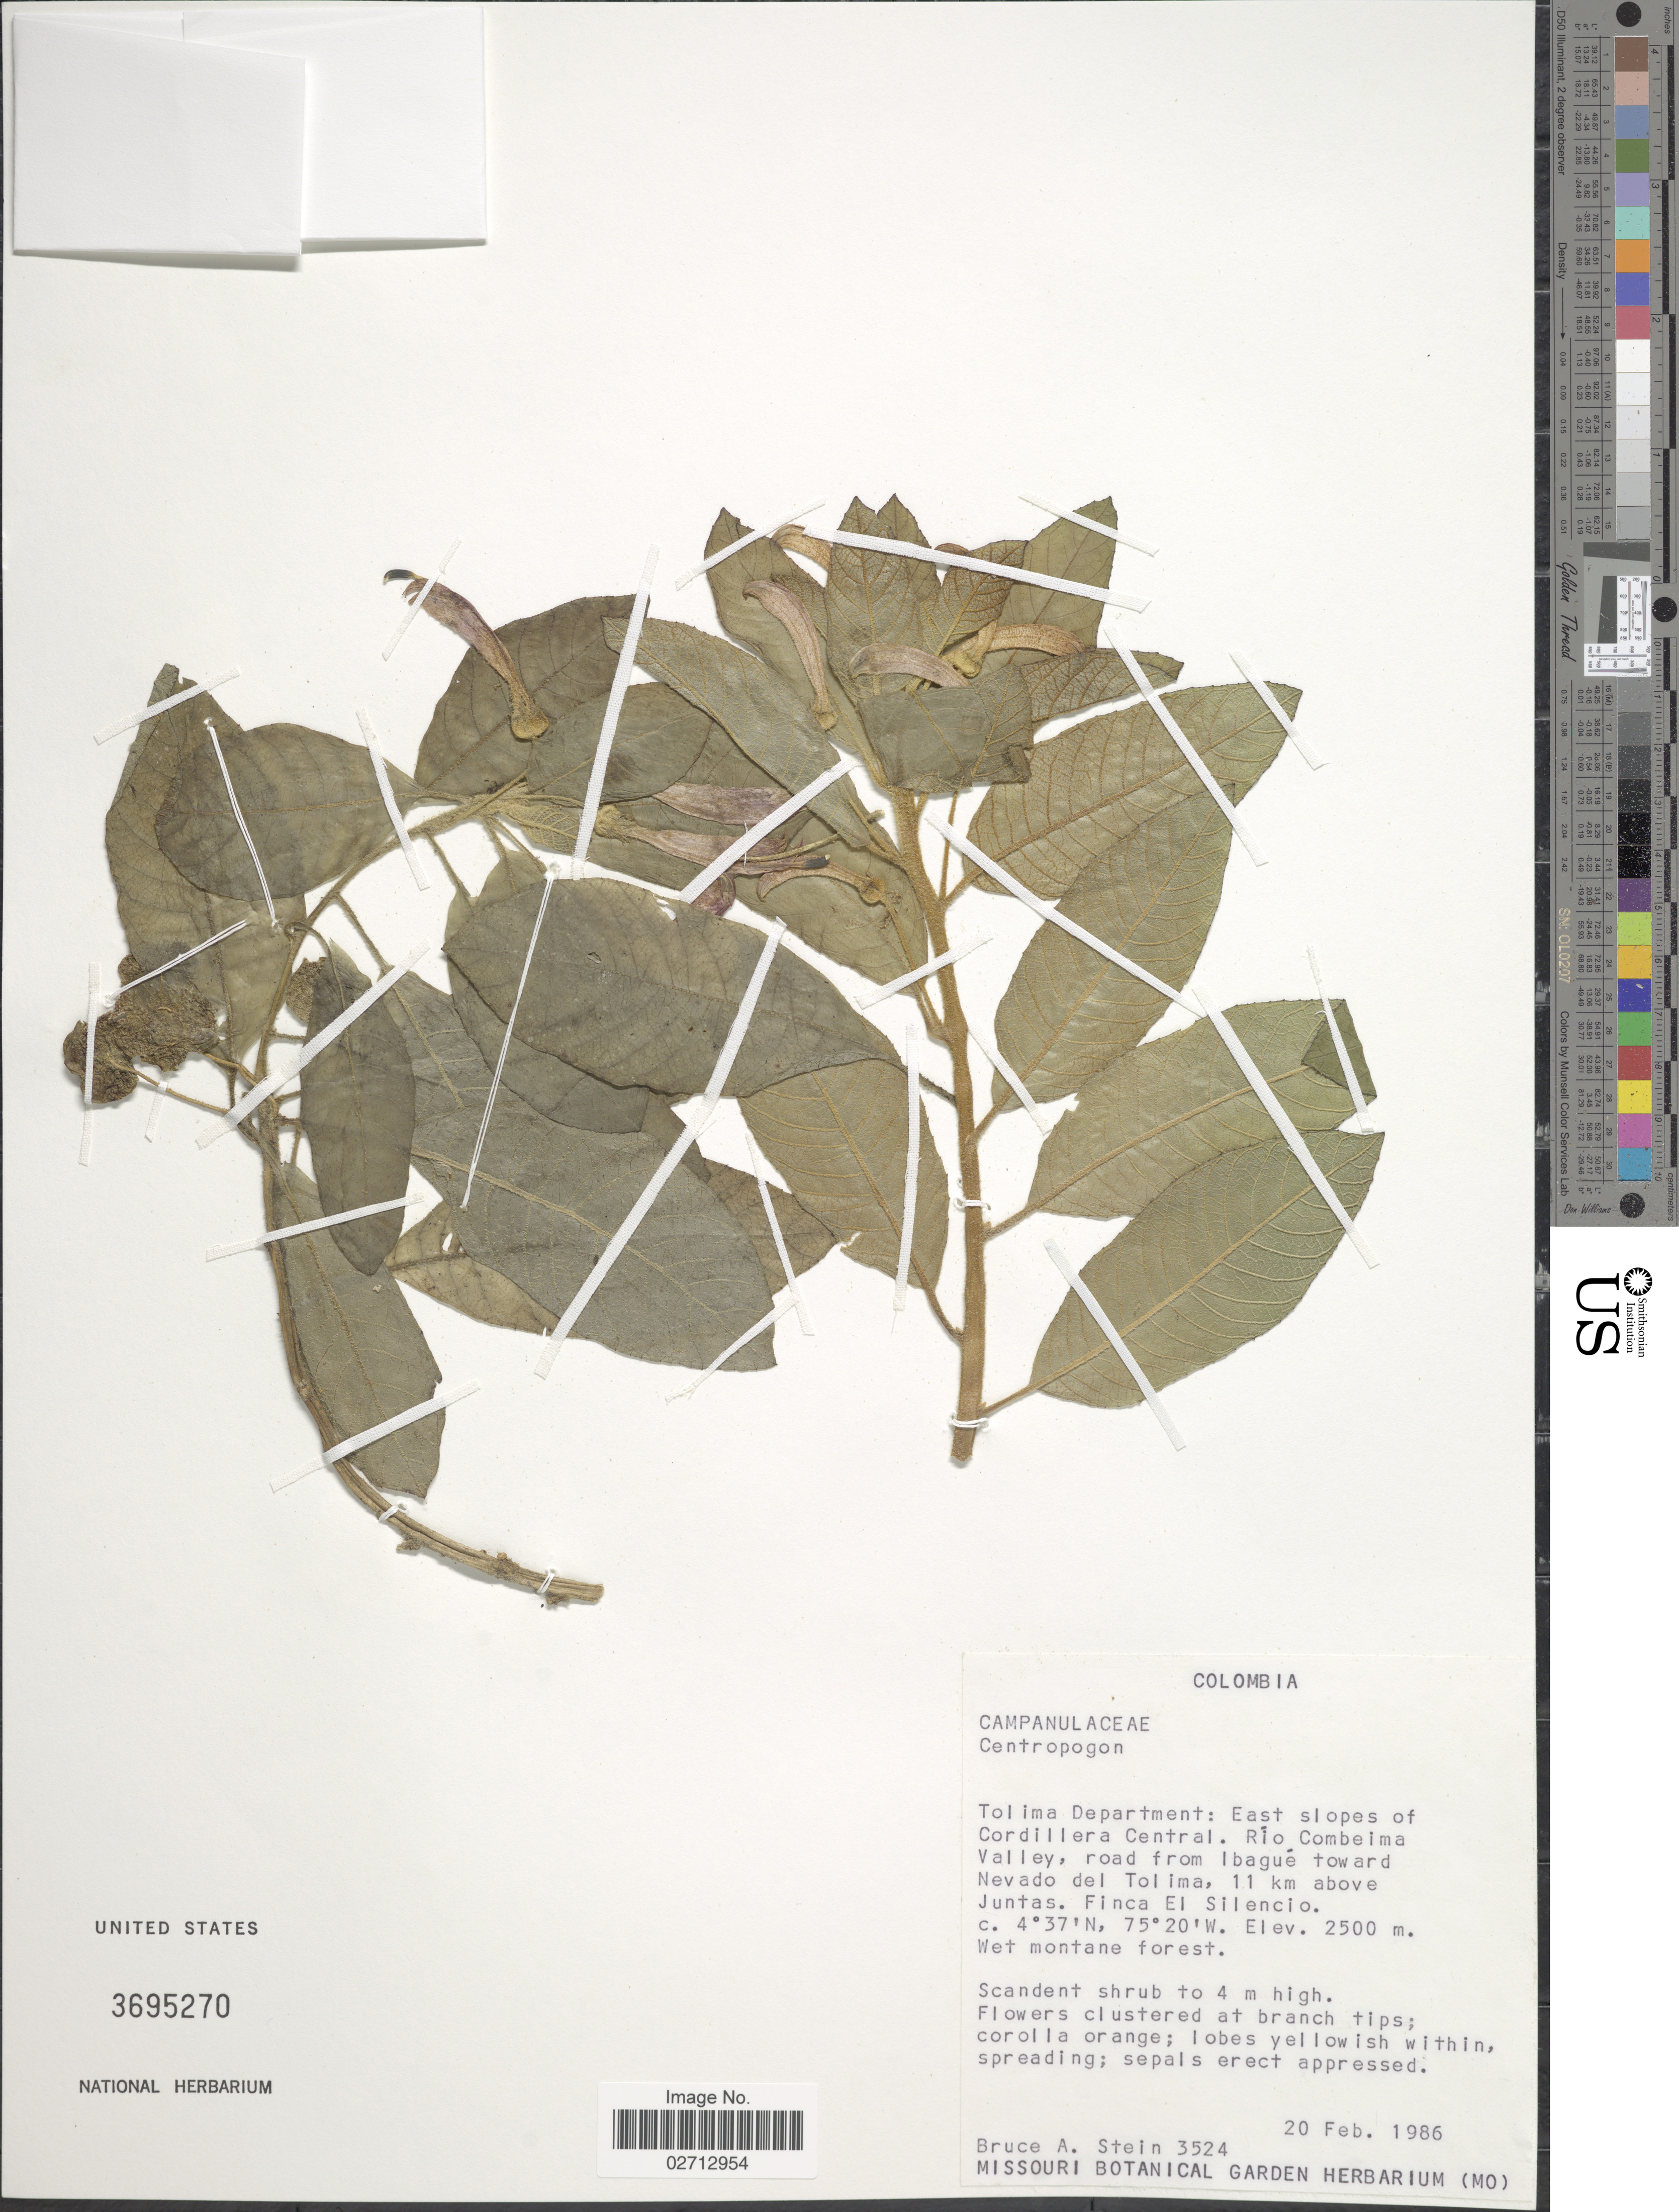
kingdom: Plantae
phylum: Tracheophyta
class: Magnoliopsida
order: Asterales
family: Campanulaceae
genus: Centropogon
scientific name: Centropogon sp.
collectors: B. A. Stein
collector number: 3524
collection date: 1986-02-20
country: Colombia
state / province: Tolima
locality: East slopes of Cordillera Central. Rio Combeima Valley, road from Ibague toward Nevado del Tolima, 11 km above Juntas. Finca El Silencio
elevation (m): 2500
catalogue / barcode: US 3695270